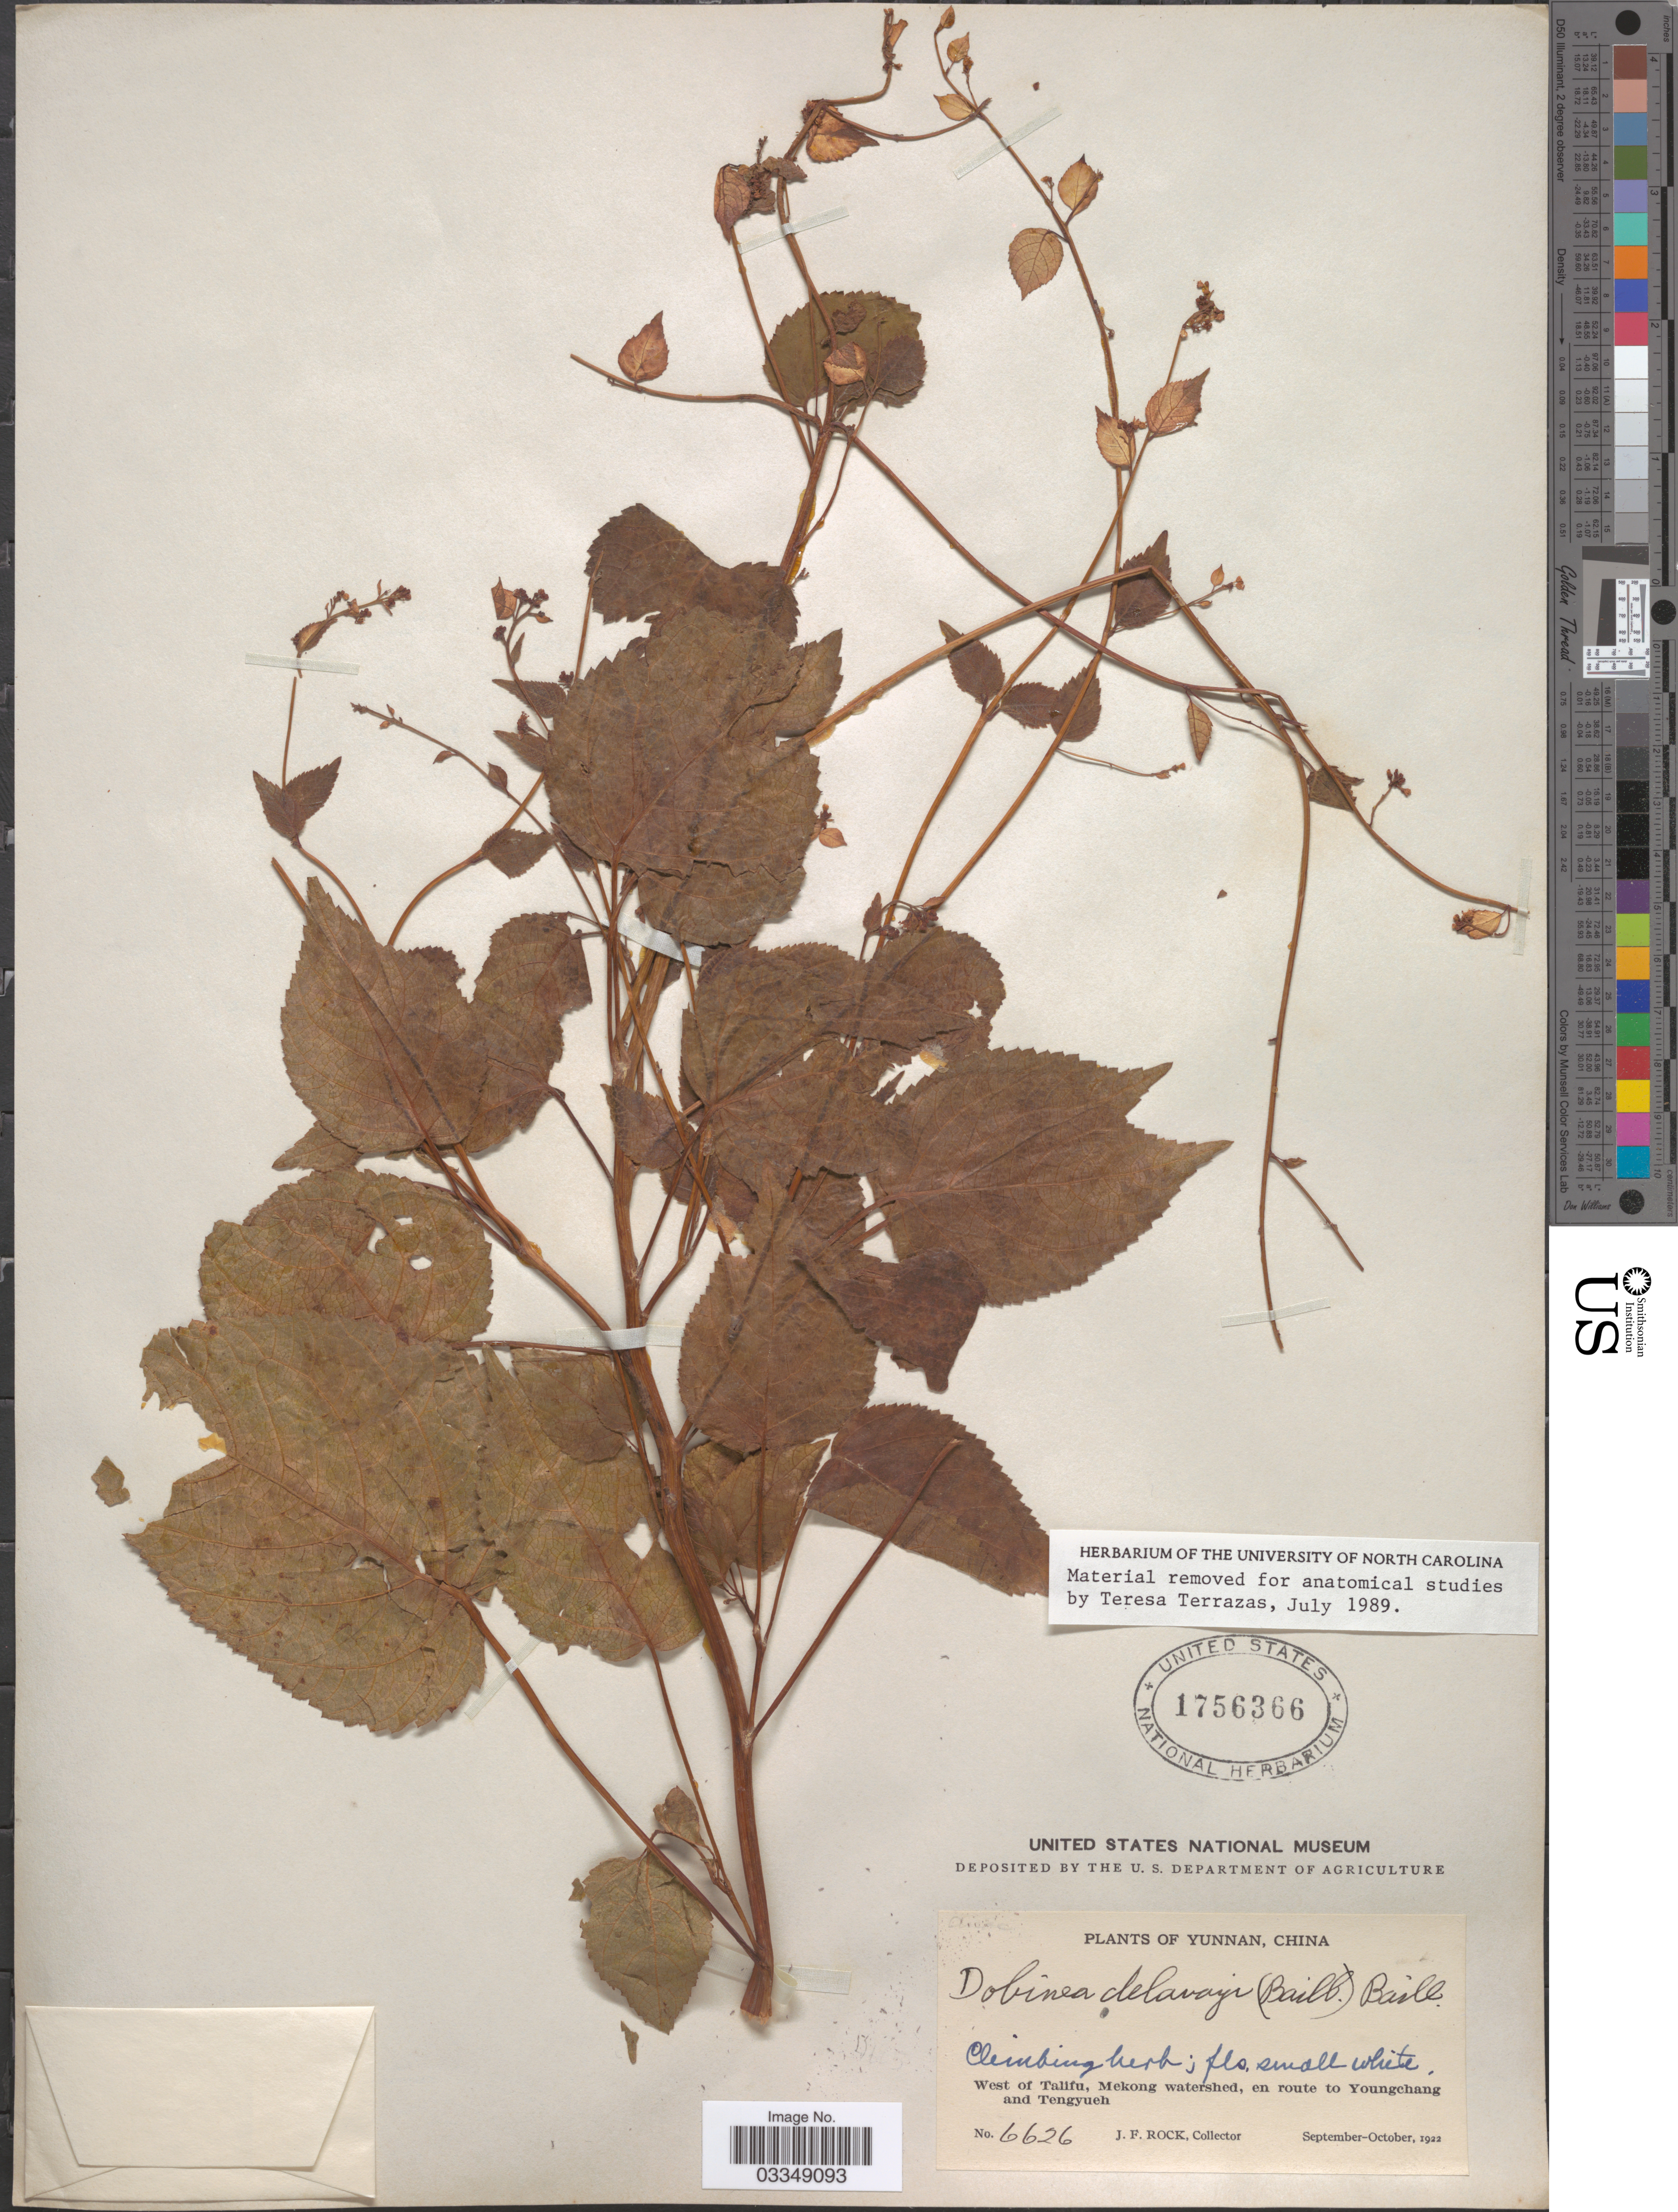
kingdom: Plantae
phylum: Tracheophyta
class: Magnoliopsida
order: Sapindales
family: Anacardiaceae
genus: Dobinea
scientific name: Dobinea delavayi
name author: (Baill.) Baill.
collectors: J. Rock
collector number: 6626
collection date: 1922-09/1922-10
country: China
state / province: Yunnan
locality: West of Talifu, Mekong watershed, en route to Youngchang and Tengyueh.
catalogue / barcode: US 1756366